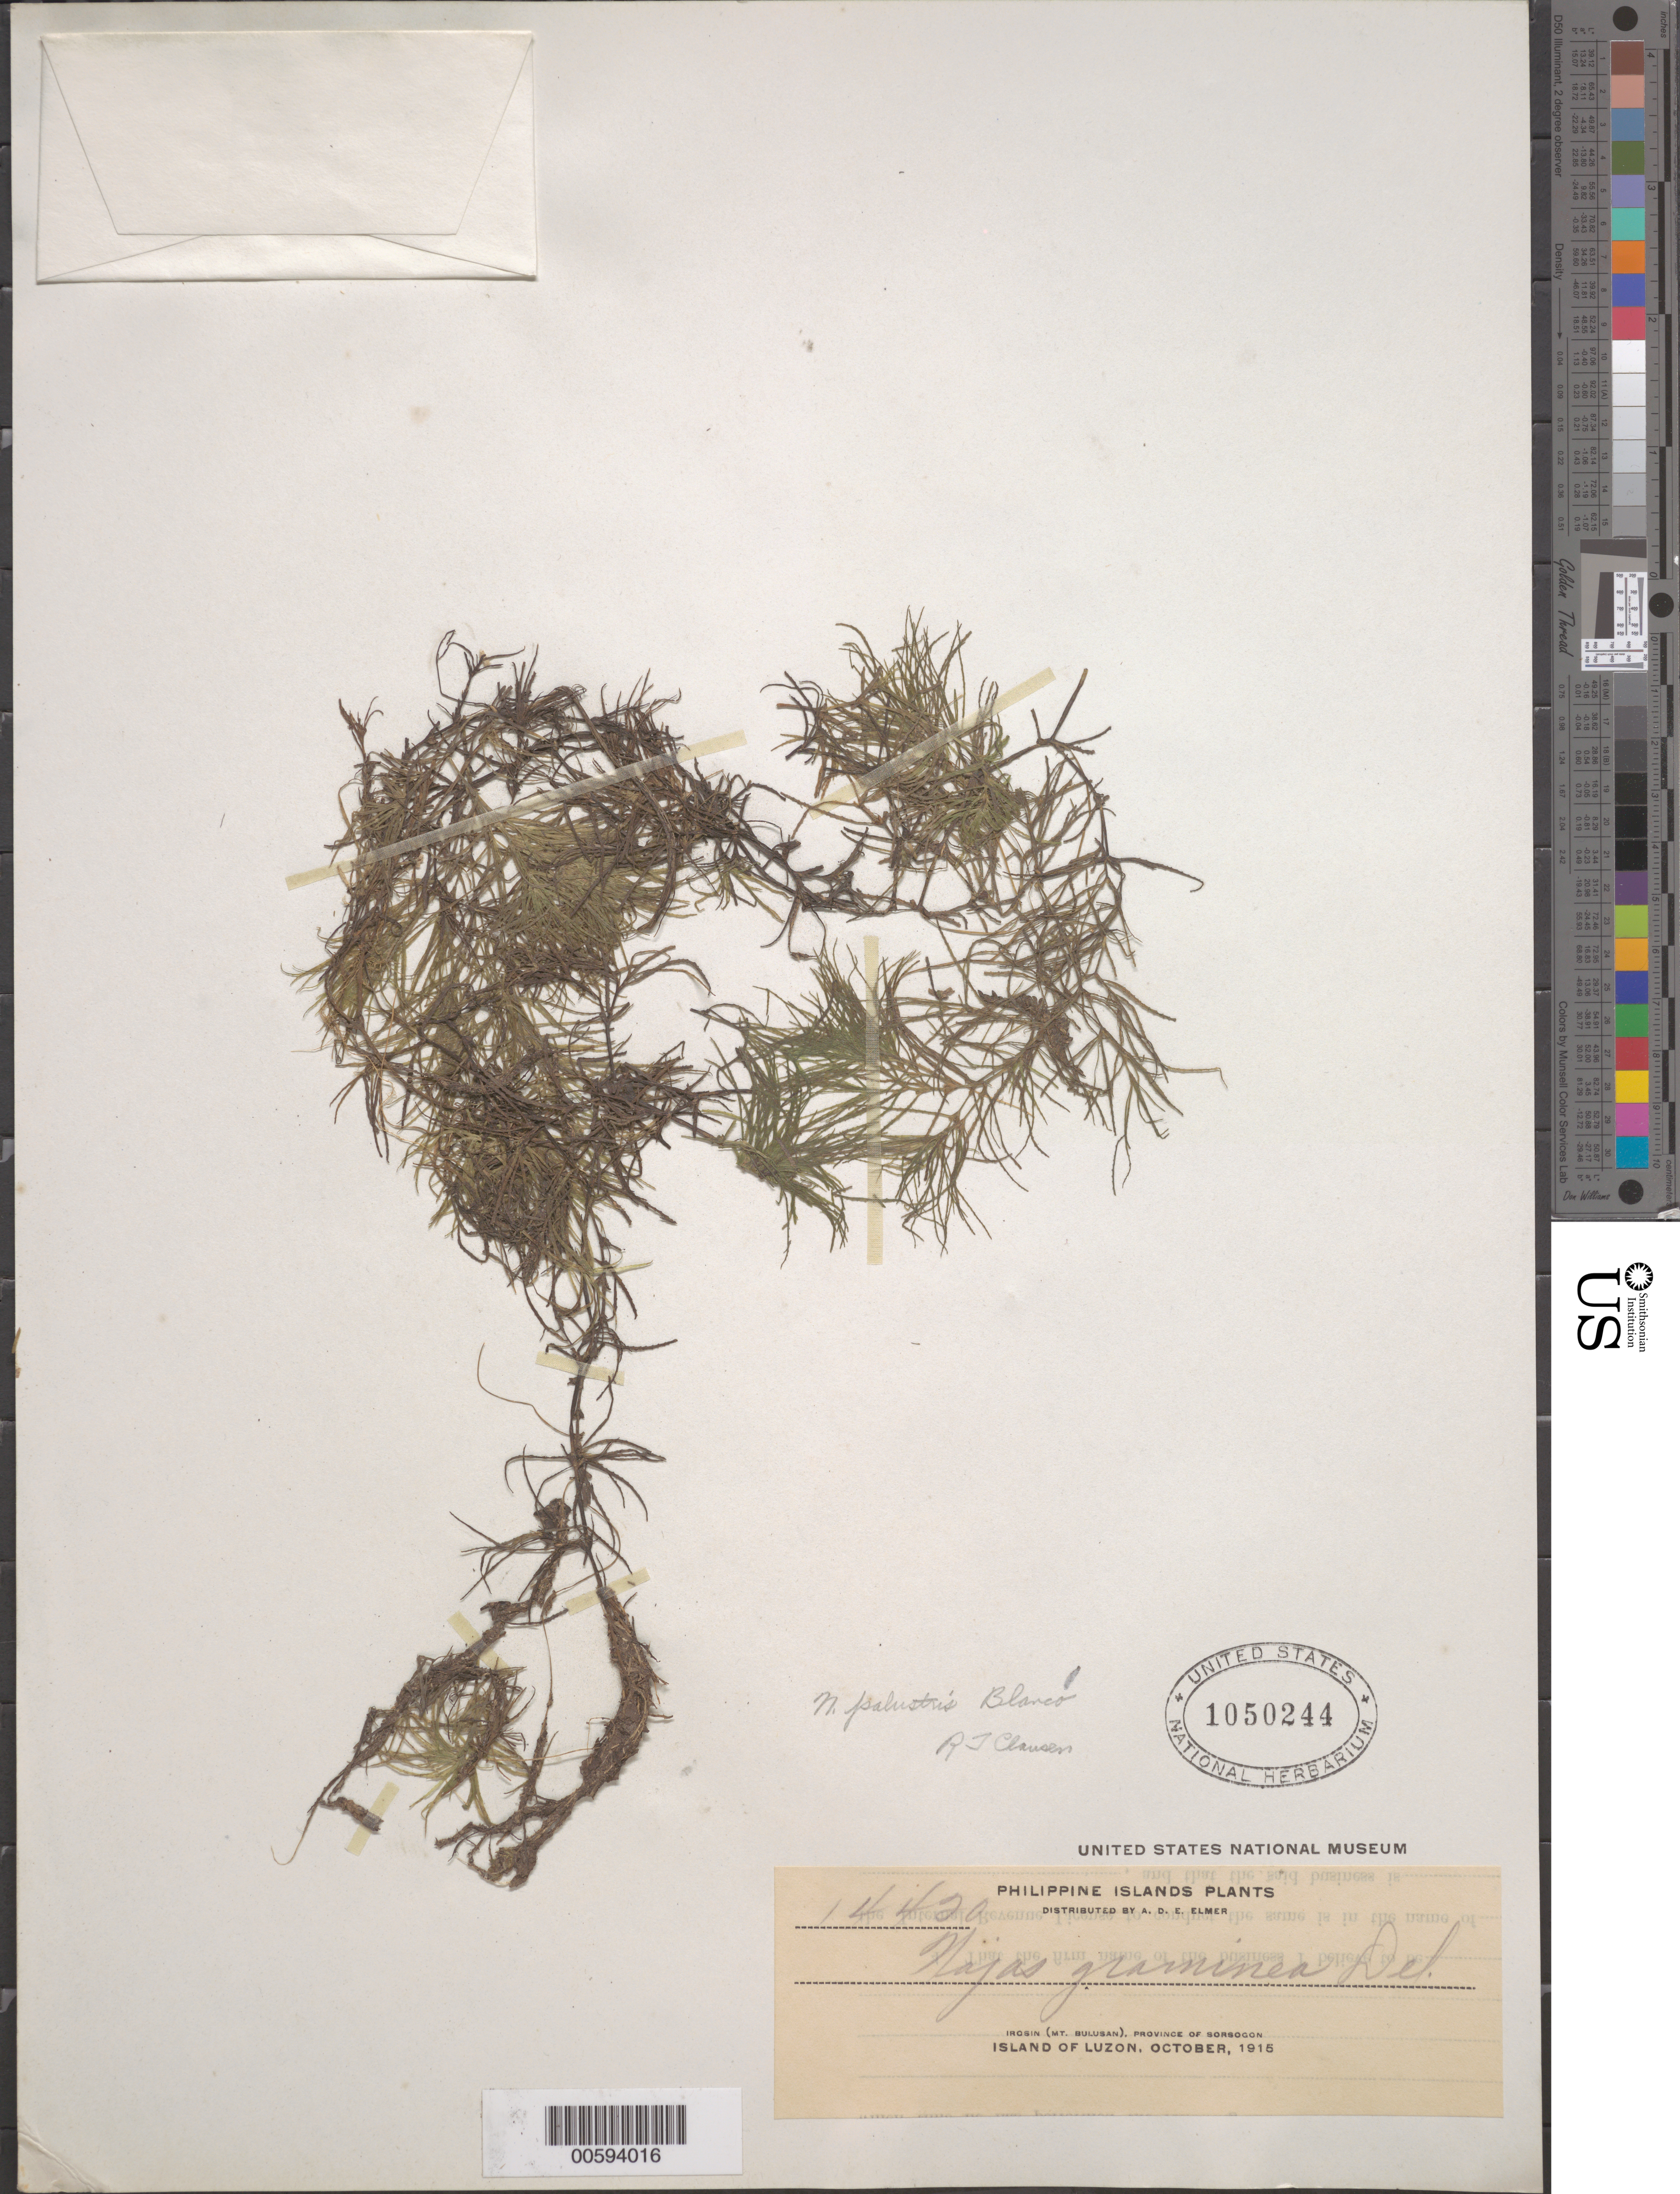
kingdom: Plantae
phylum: Tracheophyta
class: Liliopsida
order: Alismatales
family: Hydrocharitaceae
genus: Najas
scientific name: Najas palustris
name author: Blanco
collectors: A. D. E. Elmer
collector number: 14420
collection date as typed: Oct 1915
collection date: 1915-10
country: Philippines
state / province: Bicol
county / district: Sorsogon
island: Luzon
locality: Irosin (Mt. Bulusan)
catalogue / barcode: US 1050244